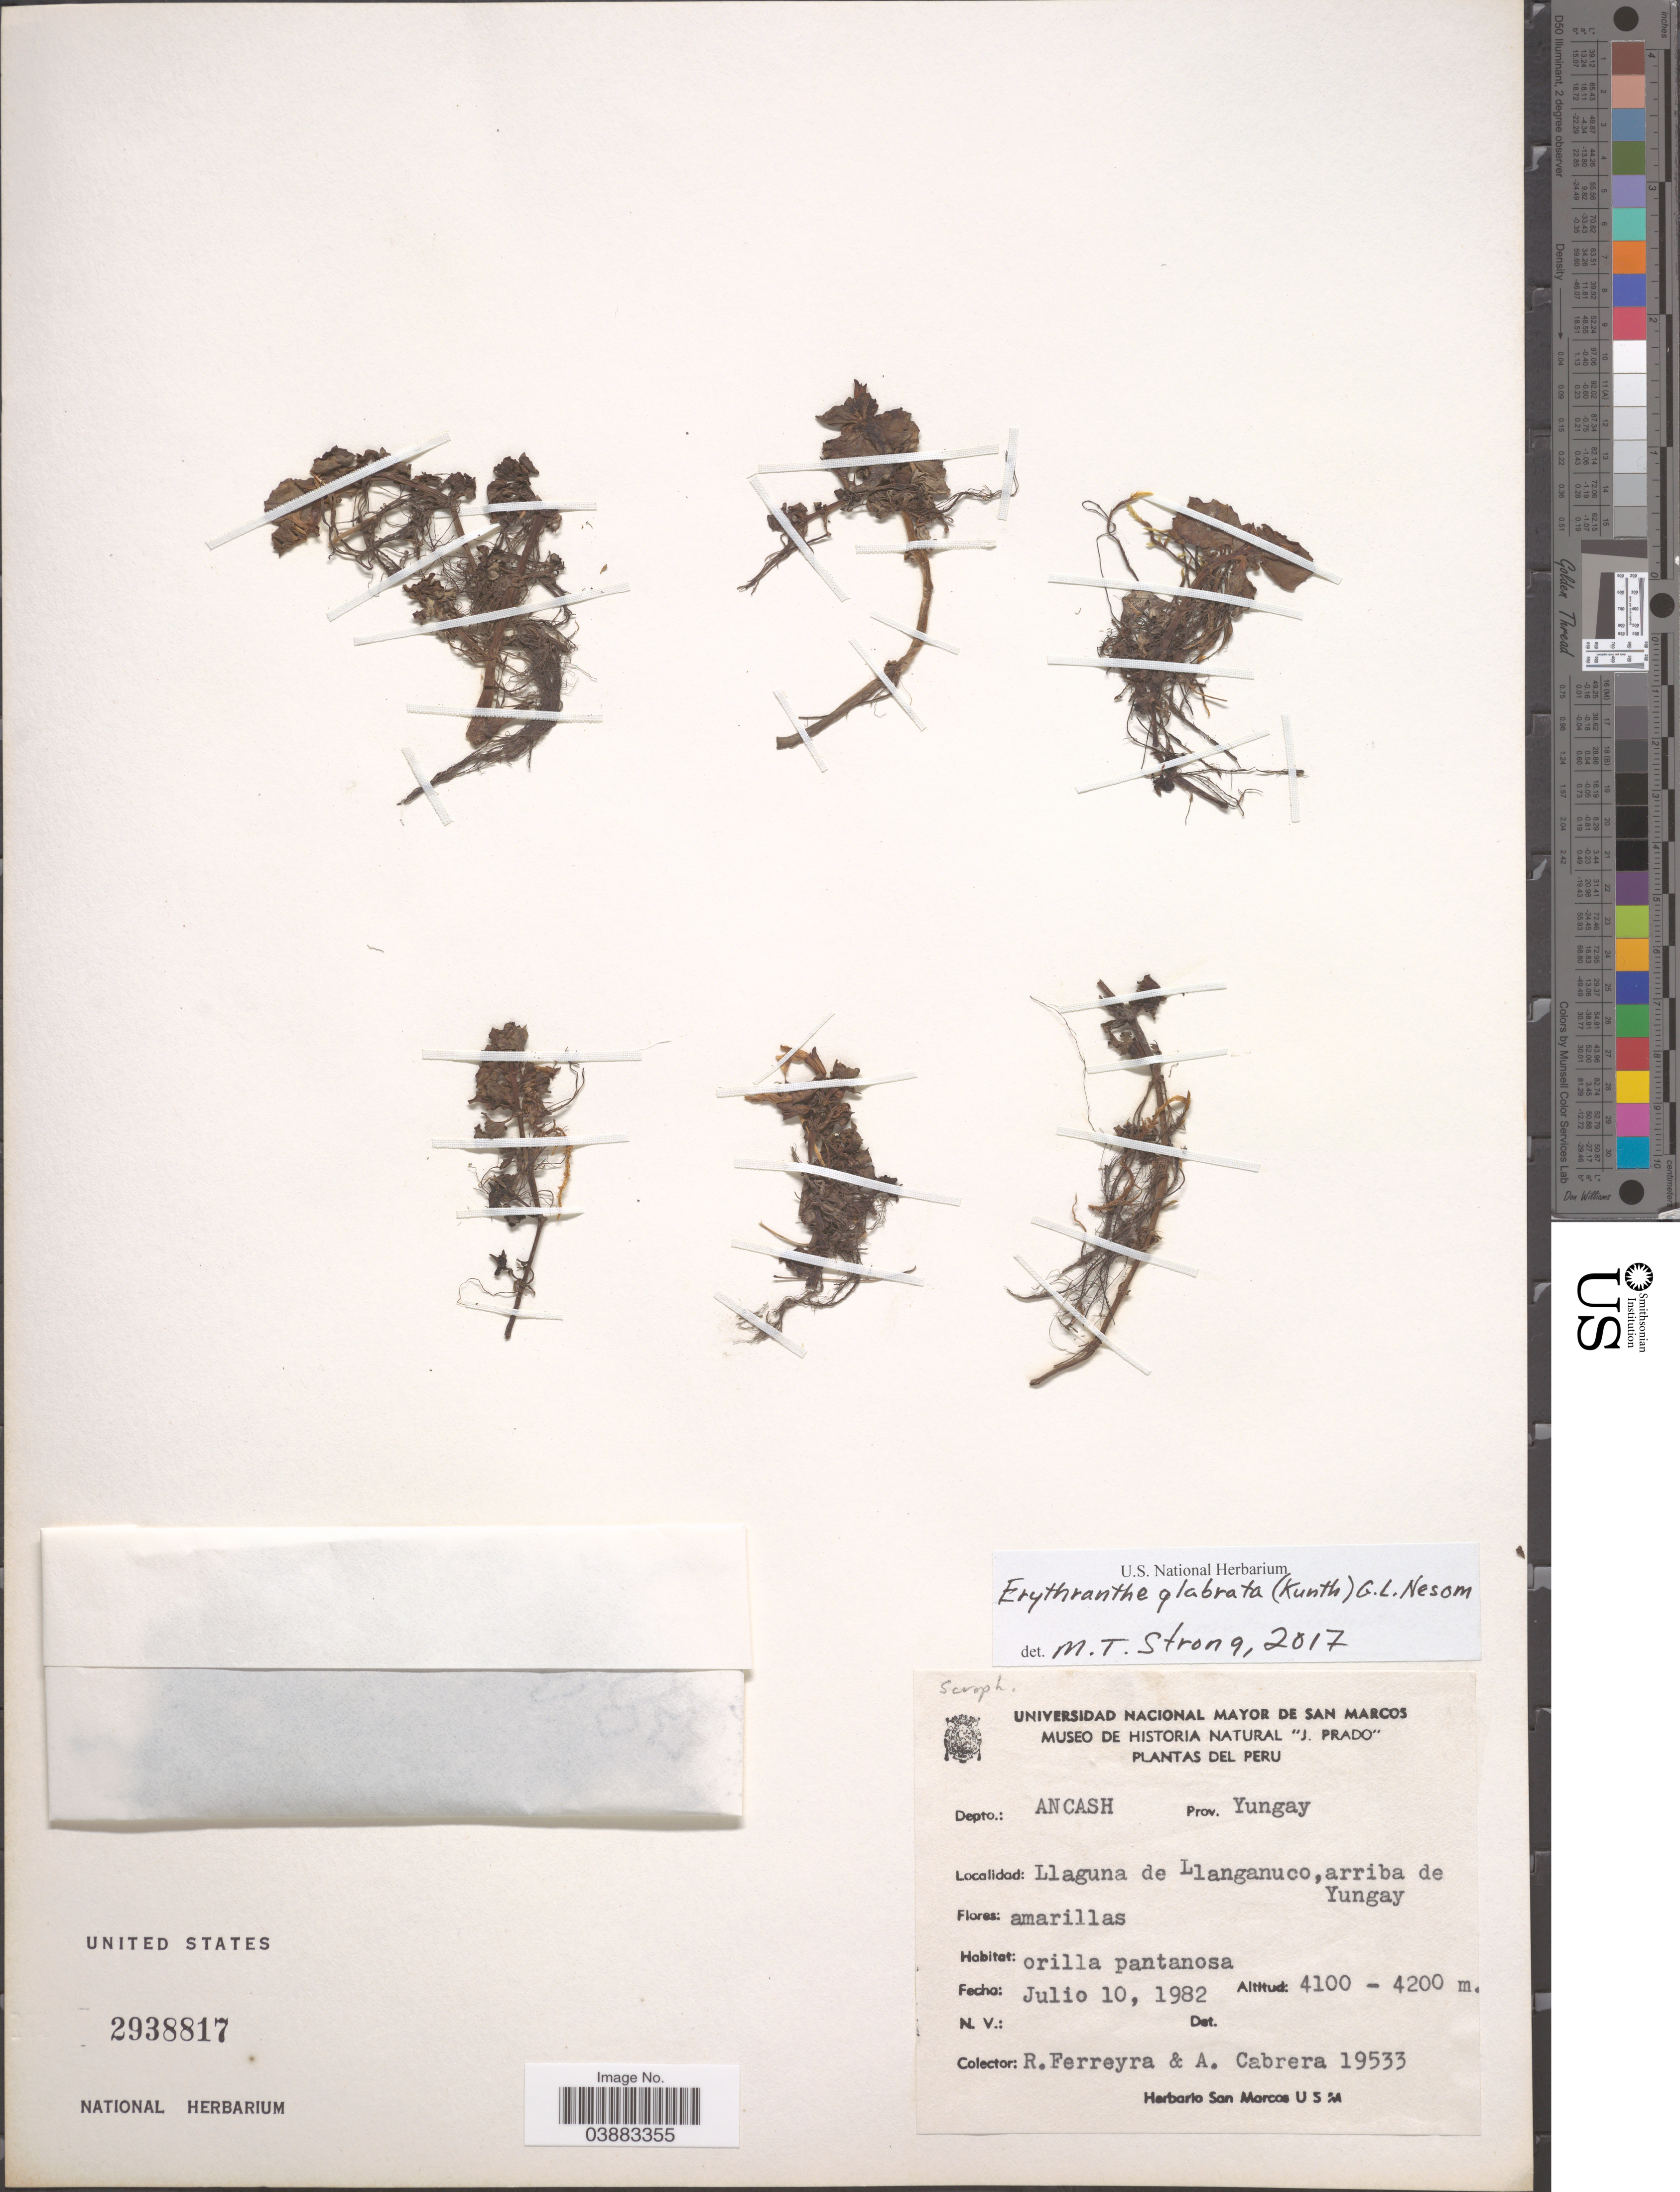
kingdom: Plantae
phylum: Tracheophyta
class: Magnoliopsida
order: Lamiales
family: Phrymaceae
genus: Mimulus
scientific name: Mimulus glabratus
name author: Kunth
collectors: R. A. Ferreyra & A. Cabrera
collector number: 19533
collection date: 1982-07-10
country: Peru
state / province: Ancash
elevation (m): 4100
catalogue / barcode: US 2938817